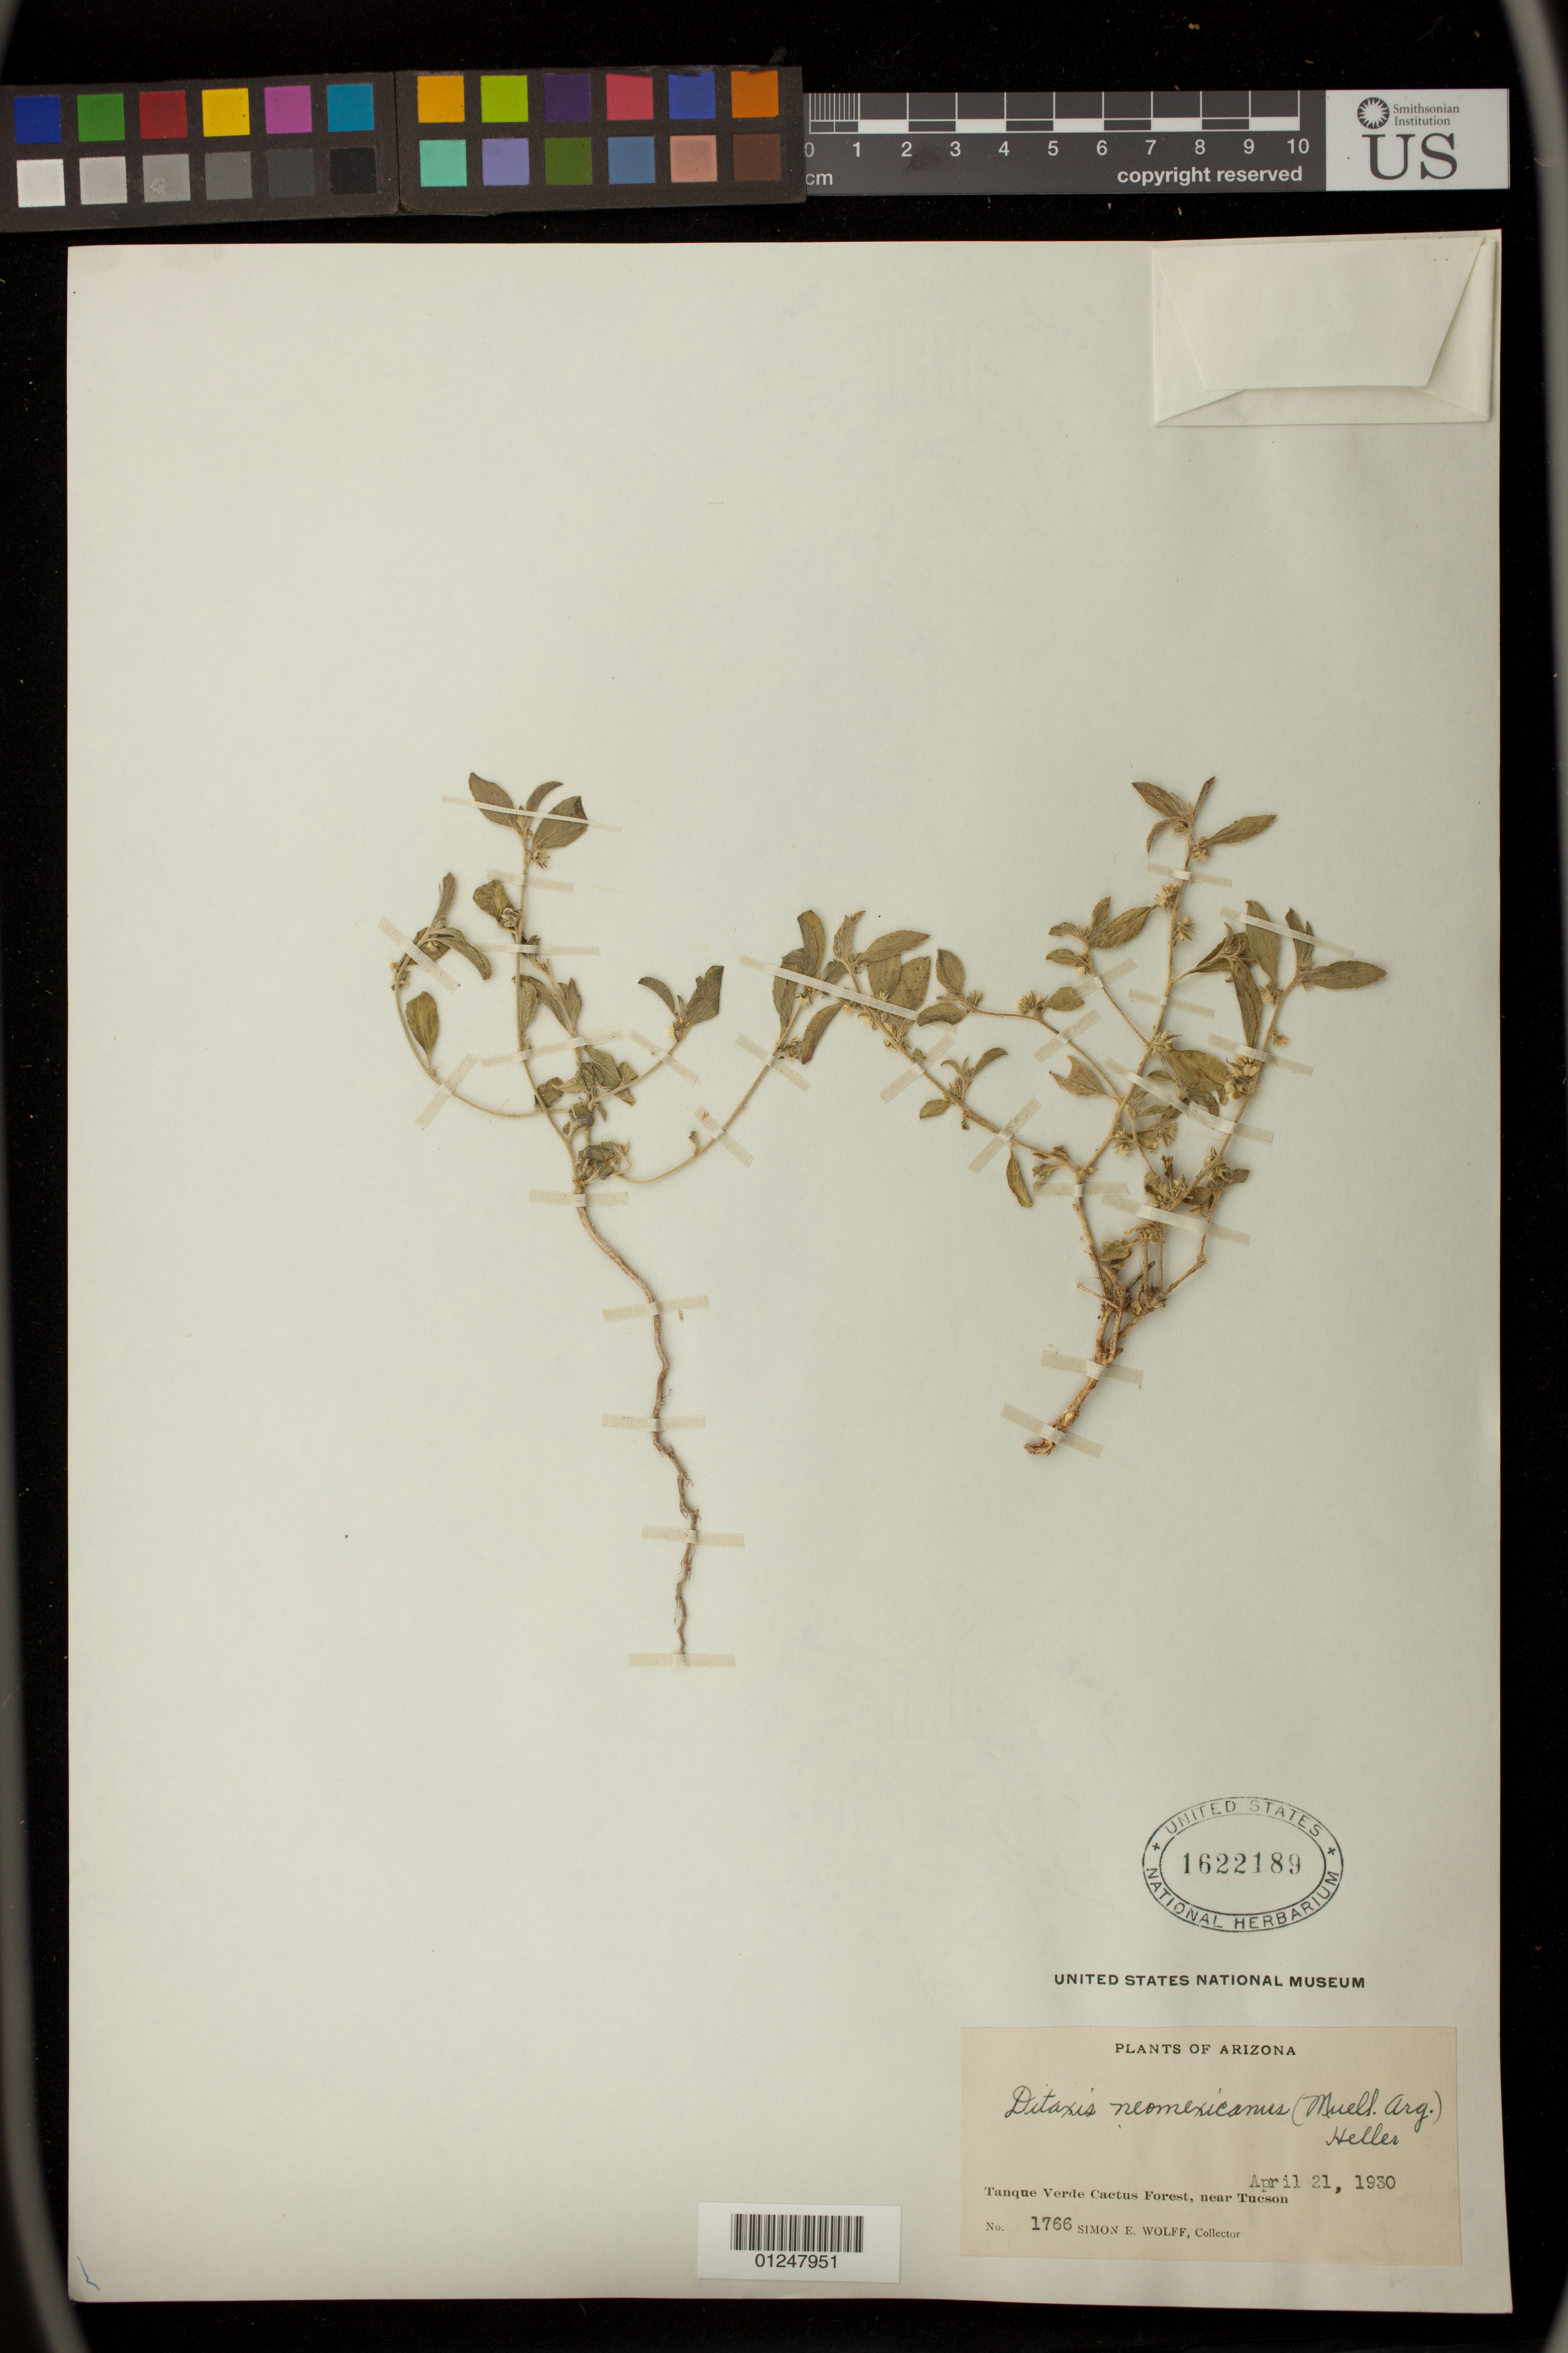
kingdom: Plantae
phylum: Tracheophyta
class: Magnoliopsida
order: Malpighiales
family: Euphorbiaceae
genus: Argythamnia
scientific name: Argythamnia serrata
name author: (Torr.) Müll. Arg.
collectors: S. E. Wolff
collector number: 1766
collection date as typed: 21 Apr 1930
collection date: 1930-04-21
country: United States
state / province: Arizona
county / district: Pima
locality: Tanque Verde Cactus Forest, near Tucson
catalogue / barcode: US 1622189